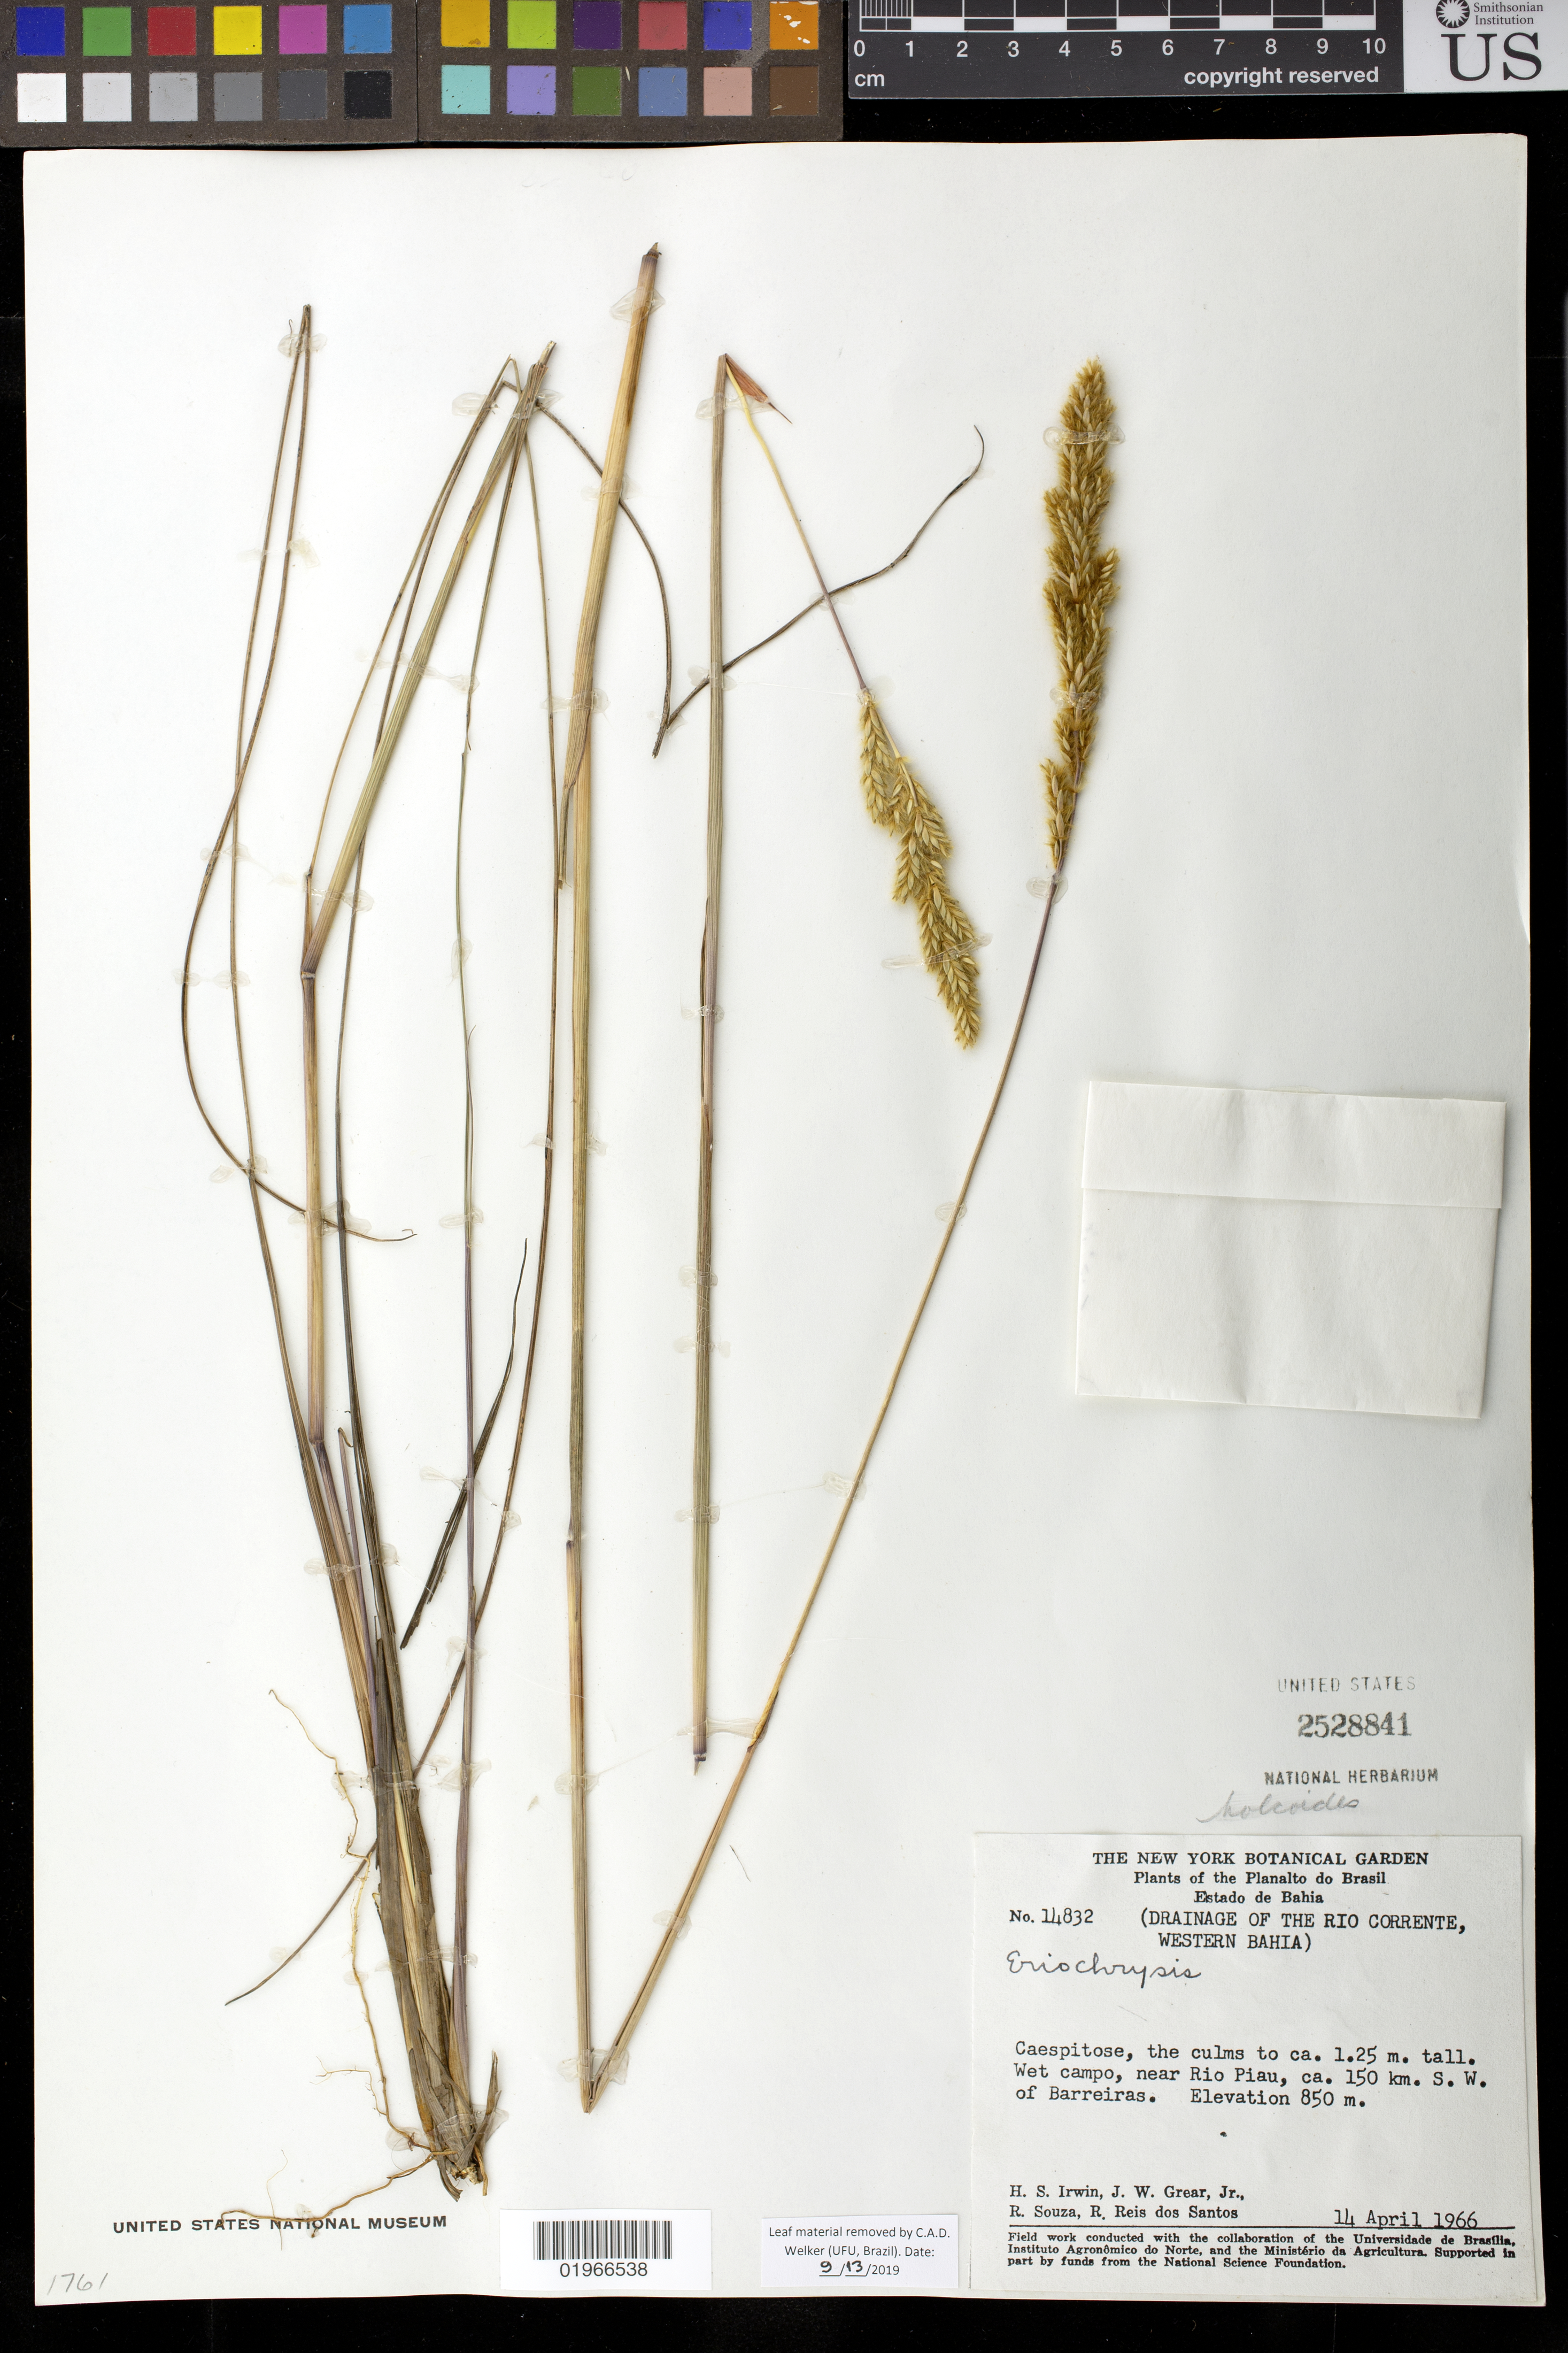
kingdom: Plantae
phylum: Tracheophyta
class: Liliopsida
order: Poales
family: Poaceae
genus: Eriochrysis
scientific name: Eriochrysis holcoides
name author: (Nees) Kuhlm.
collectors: H. Irwin, J. W. Grear, R. Souza & R. Reis dos Santos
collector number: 14832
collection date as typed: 14 April 1966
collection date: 1966-04-14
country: Brazil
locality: near Rio Piau, ca. 150 km. S.W. of Barreiras.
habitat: Caespitose, the culms to ca. 1.25 tall. wet campo.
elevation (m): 850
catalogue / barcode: US 2528841